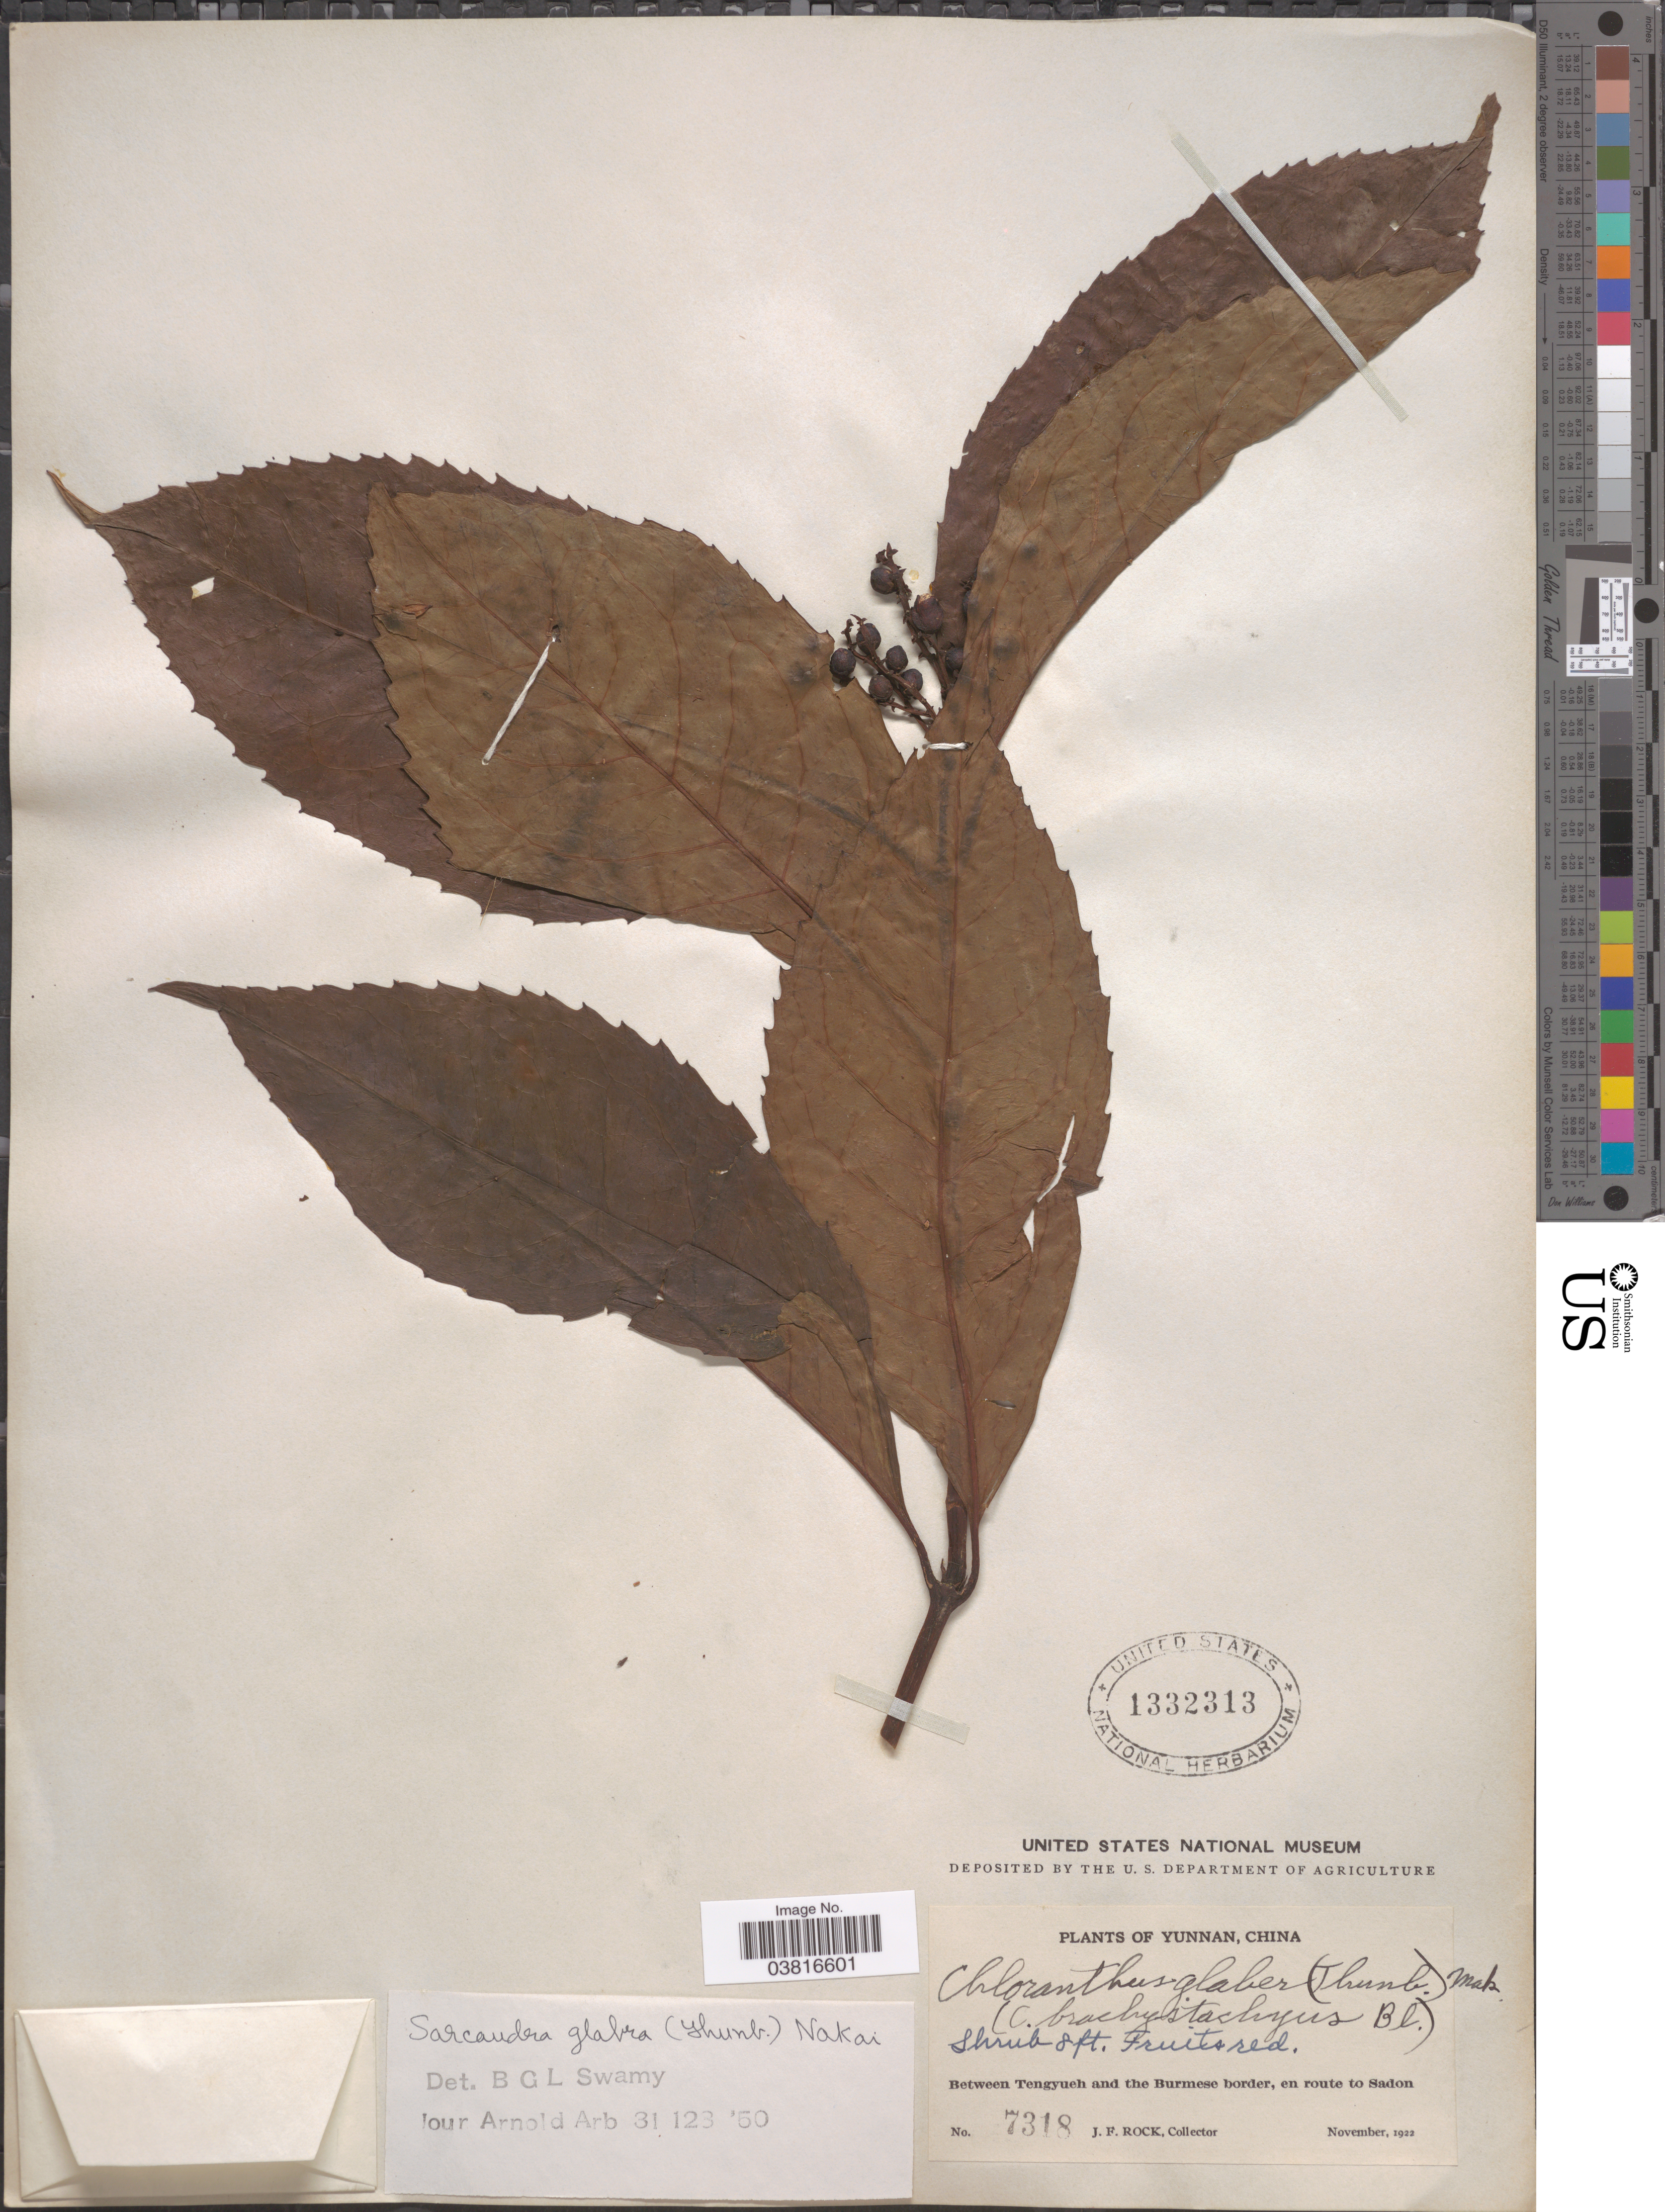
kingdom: Plantae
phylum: Tracheophyta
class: Magnoliopsida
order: Chloranthales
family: Chloranthaceae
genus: Sarcandra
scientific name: Sarcandra glabra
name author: (Thunb.) Nakai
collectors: J. Rock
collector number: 7318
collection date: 1922-11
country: China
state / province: Yunnan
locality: Between Tengyueh and the Burmese border, en route to Sadon.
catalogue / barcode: US 1332313